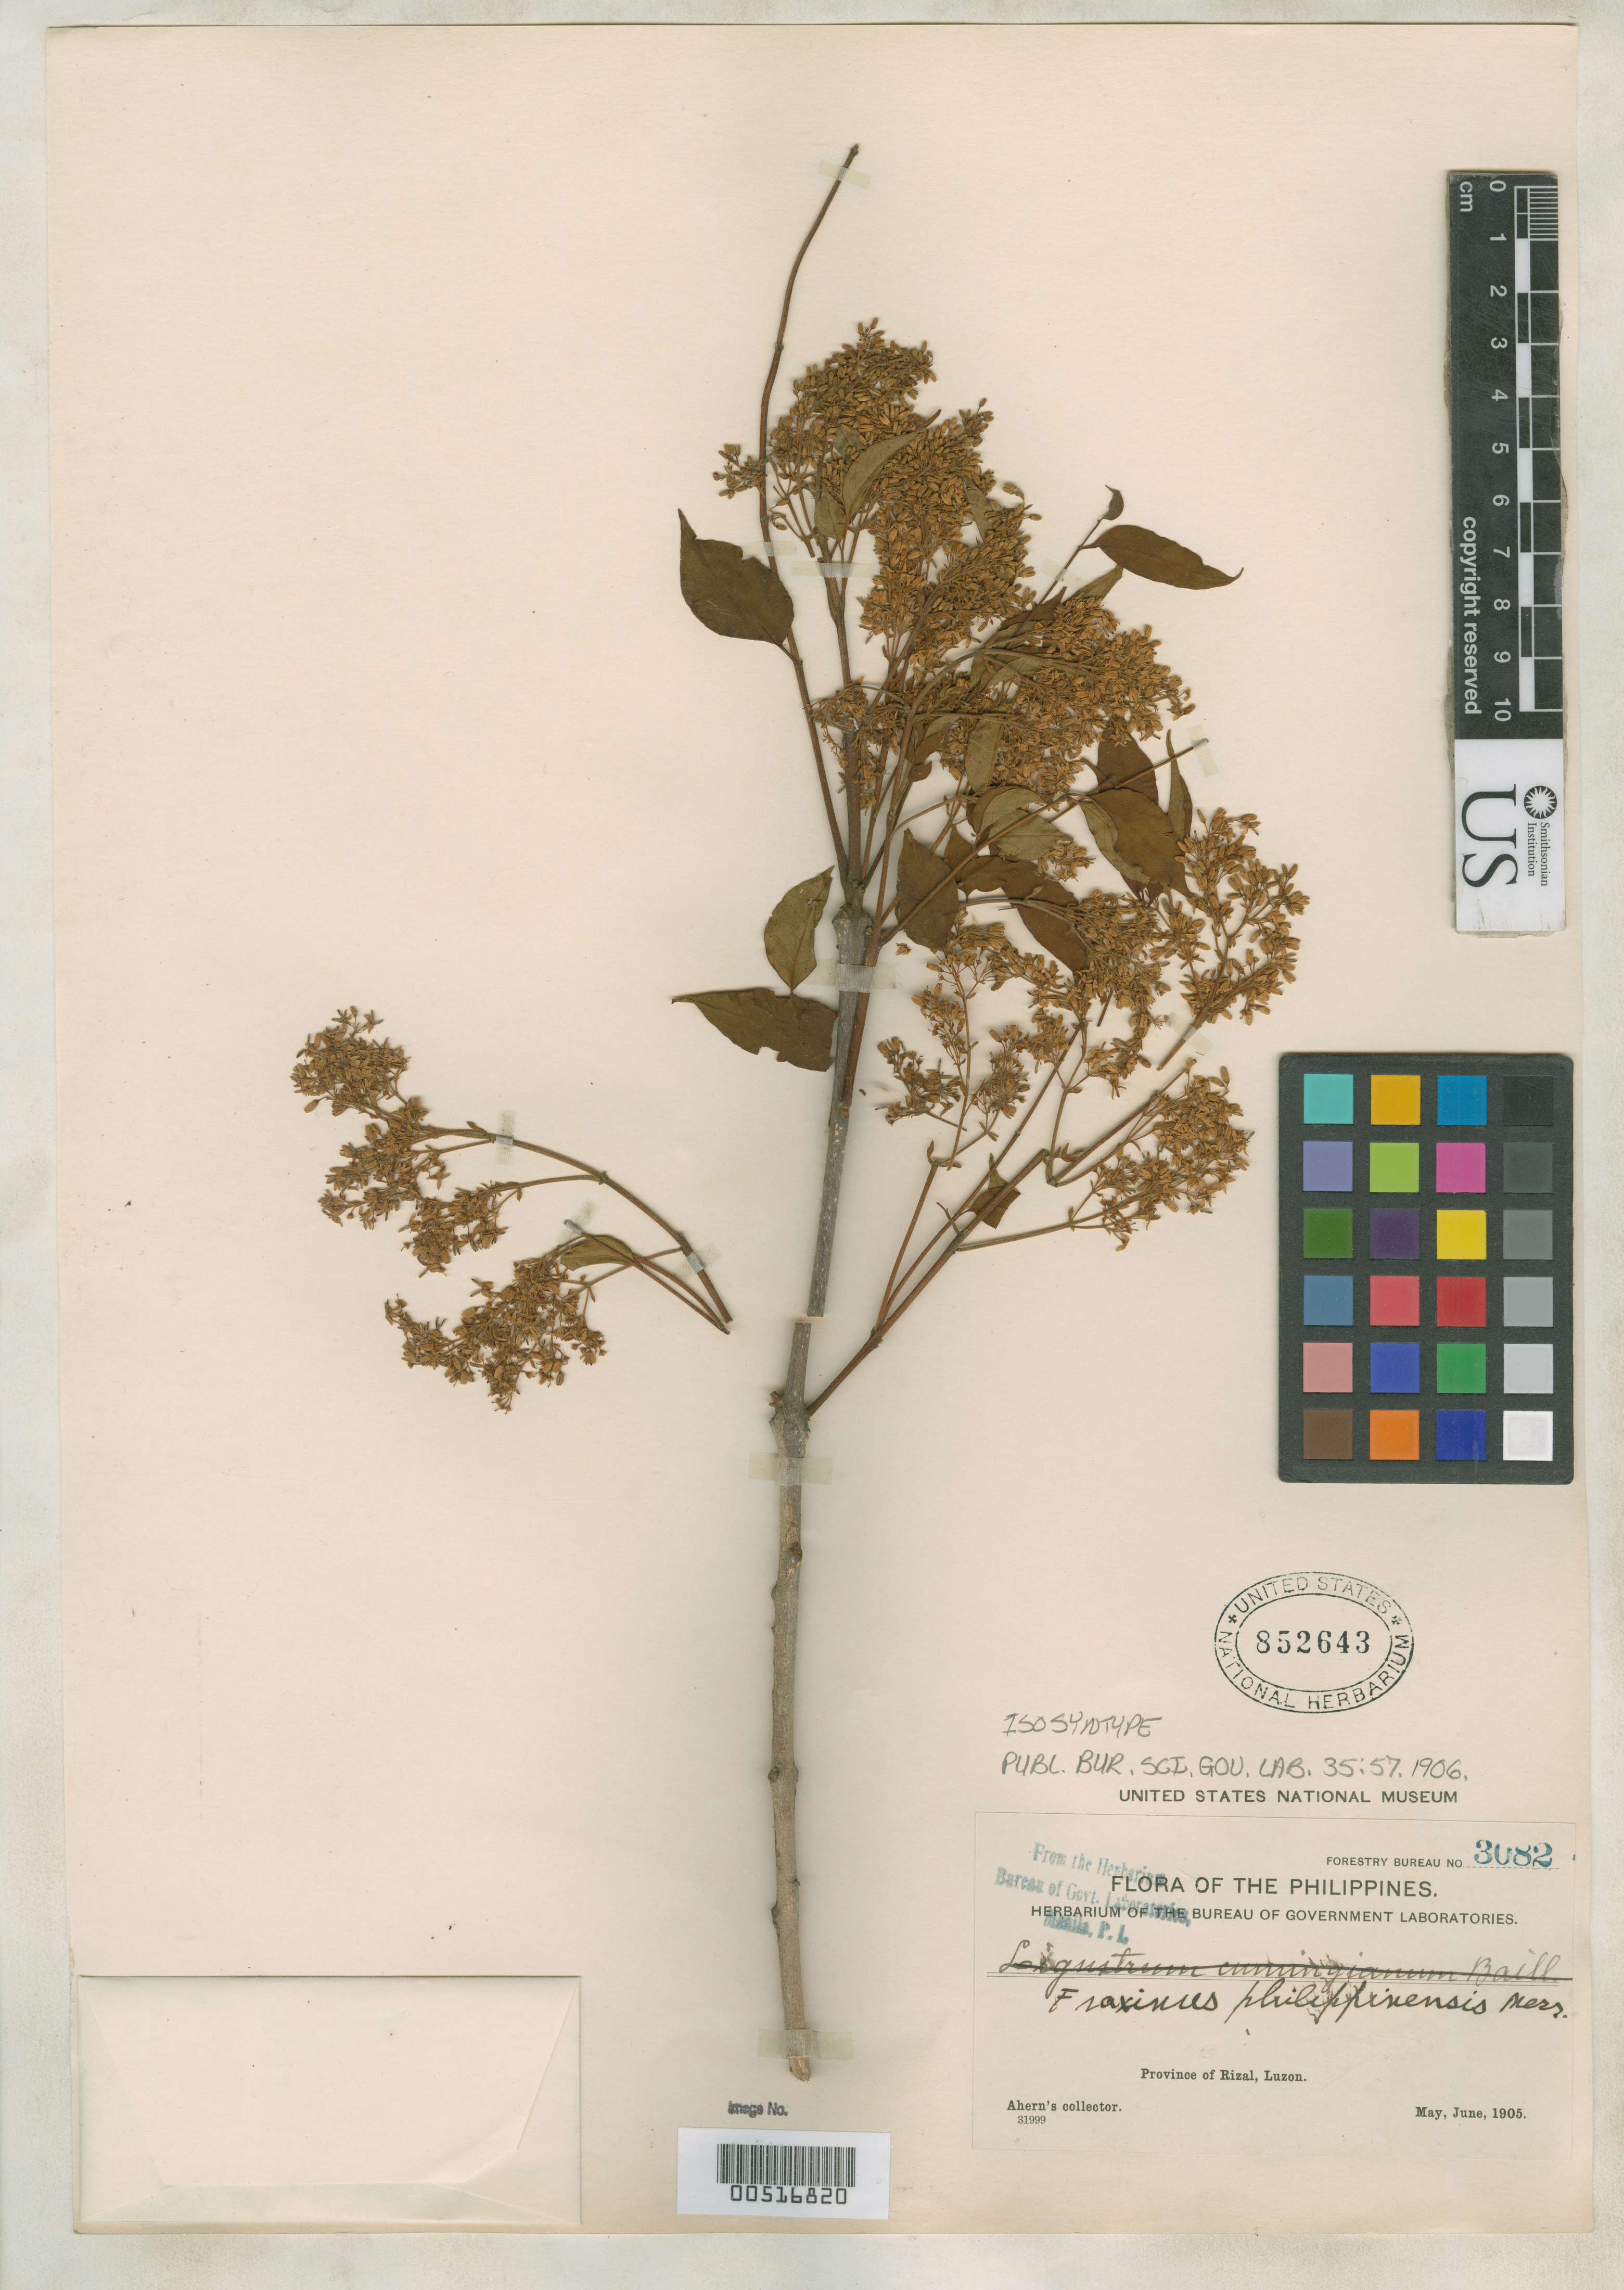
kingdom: Plantae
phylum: Tracheophyta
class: Magnoliopsida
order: Lamiales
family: Oleaceae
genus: Fraxinus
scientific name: Fraxinus philippinensis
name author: Merr.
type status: Isosyntype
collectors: Ahern's collector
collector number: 3082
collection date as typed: May 1905 to -- Jun 1905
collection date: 1905-05/1905-06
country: Philippines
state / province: Calabarzon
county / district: Rizal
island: Luzon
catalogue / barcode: US 852643